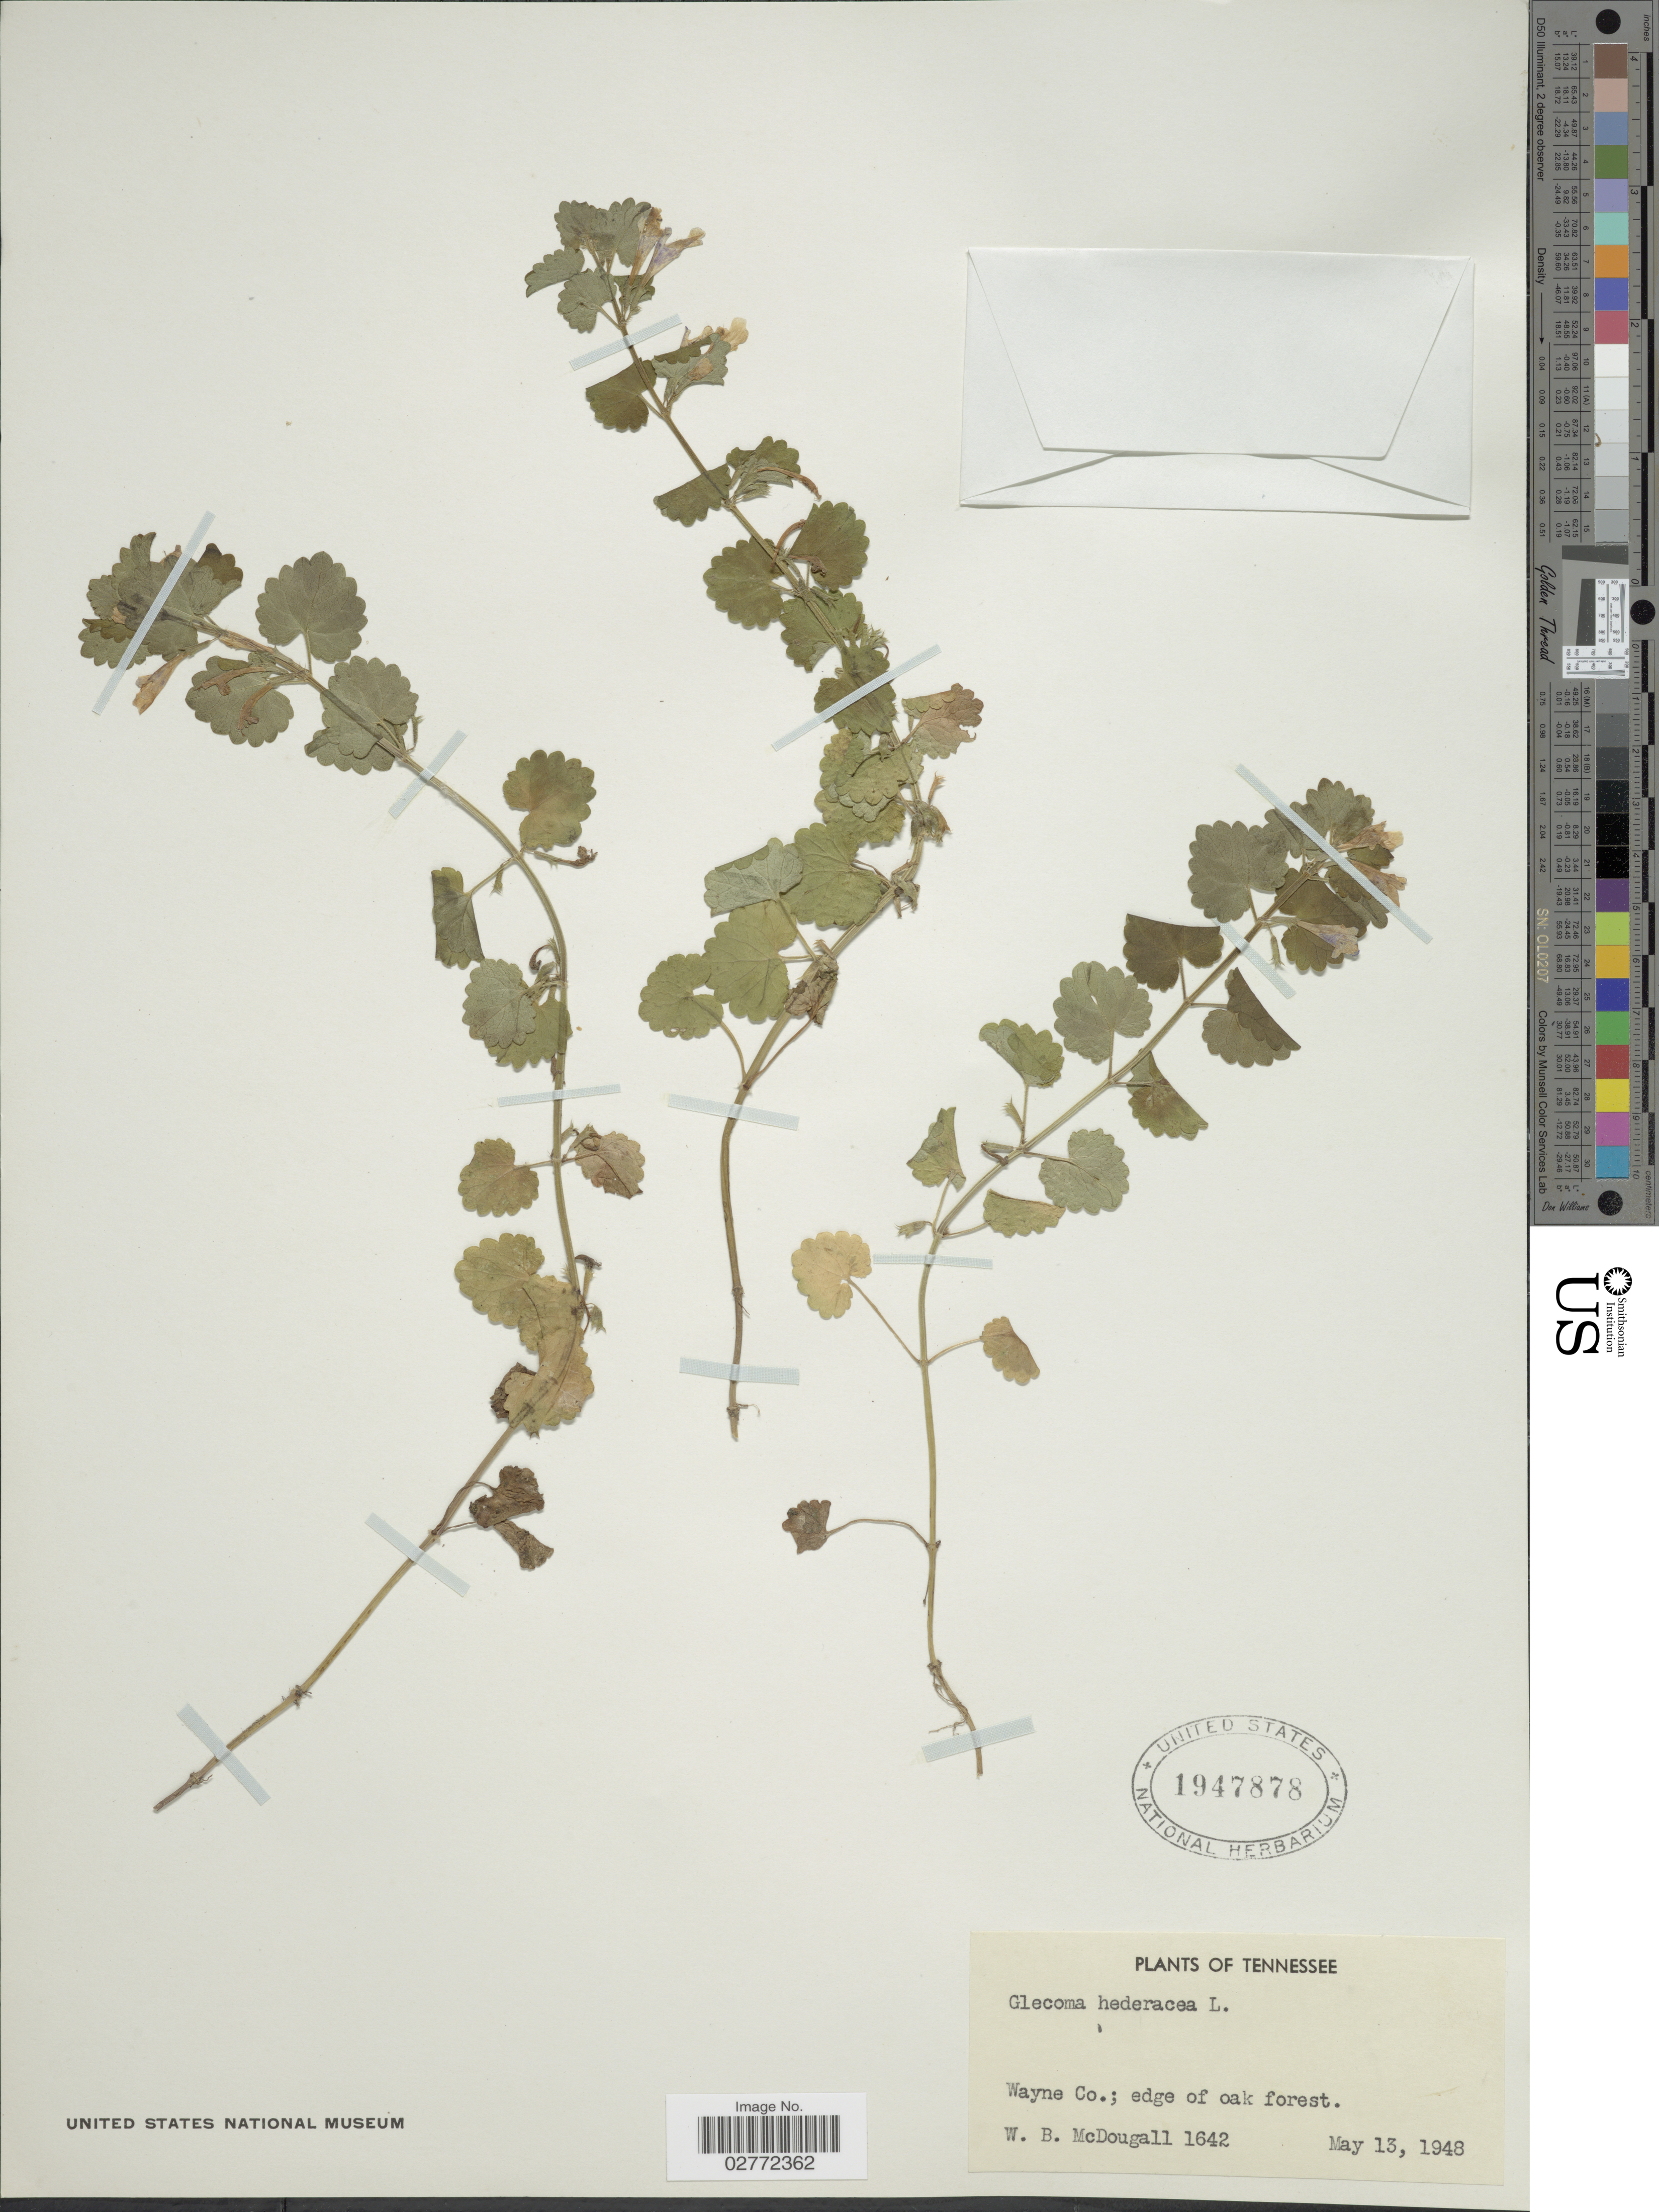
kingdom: Plantae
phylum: Tracheophyta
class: Magnoliopsida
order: Lamiales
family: Lamiaceae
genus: Glechoma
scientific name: Glechoma hederacea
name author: L.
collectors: W. B. McDougall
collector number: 1642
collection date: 1948-05-13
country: United States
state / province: Tennessee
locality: Wayne Co.; edge of oak forest.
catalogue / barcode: US 1947878